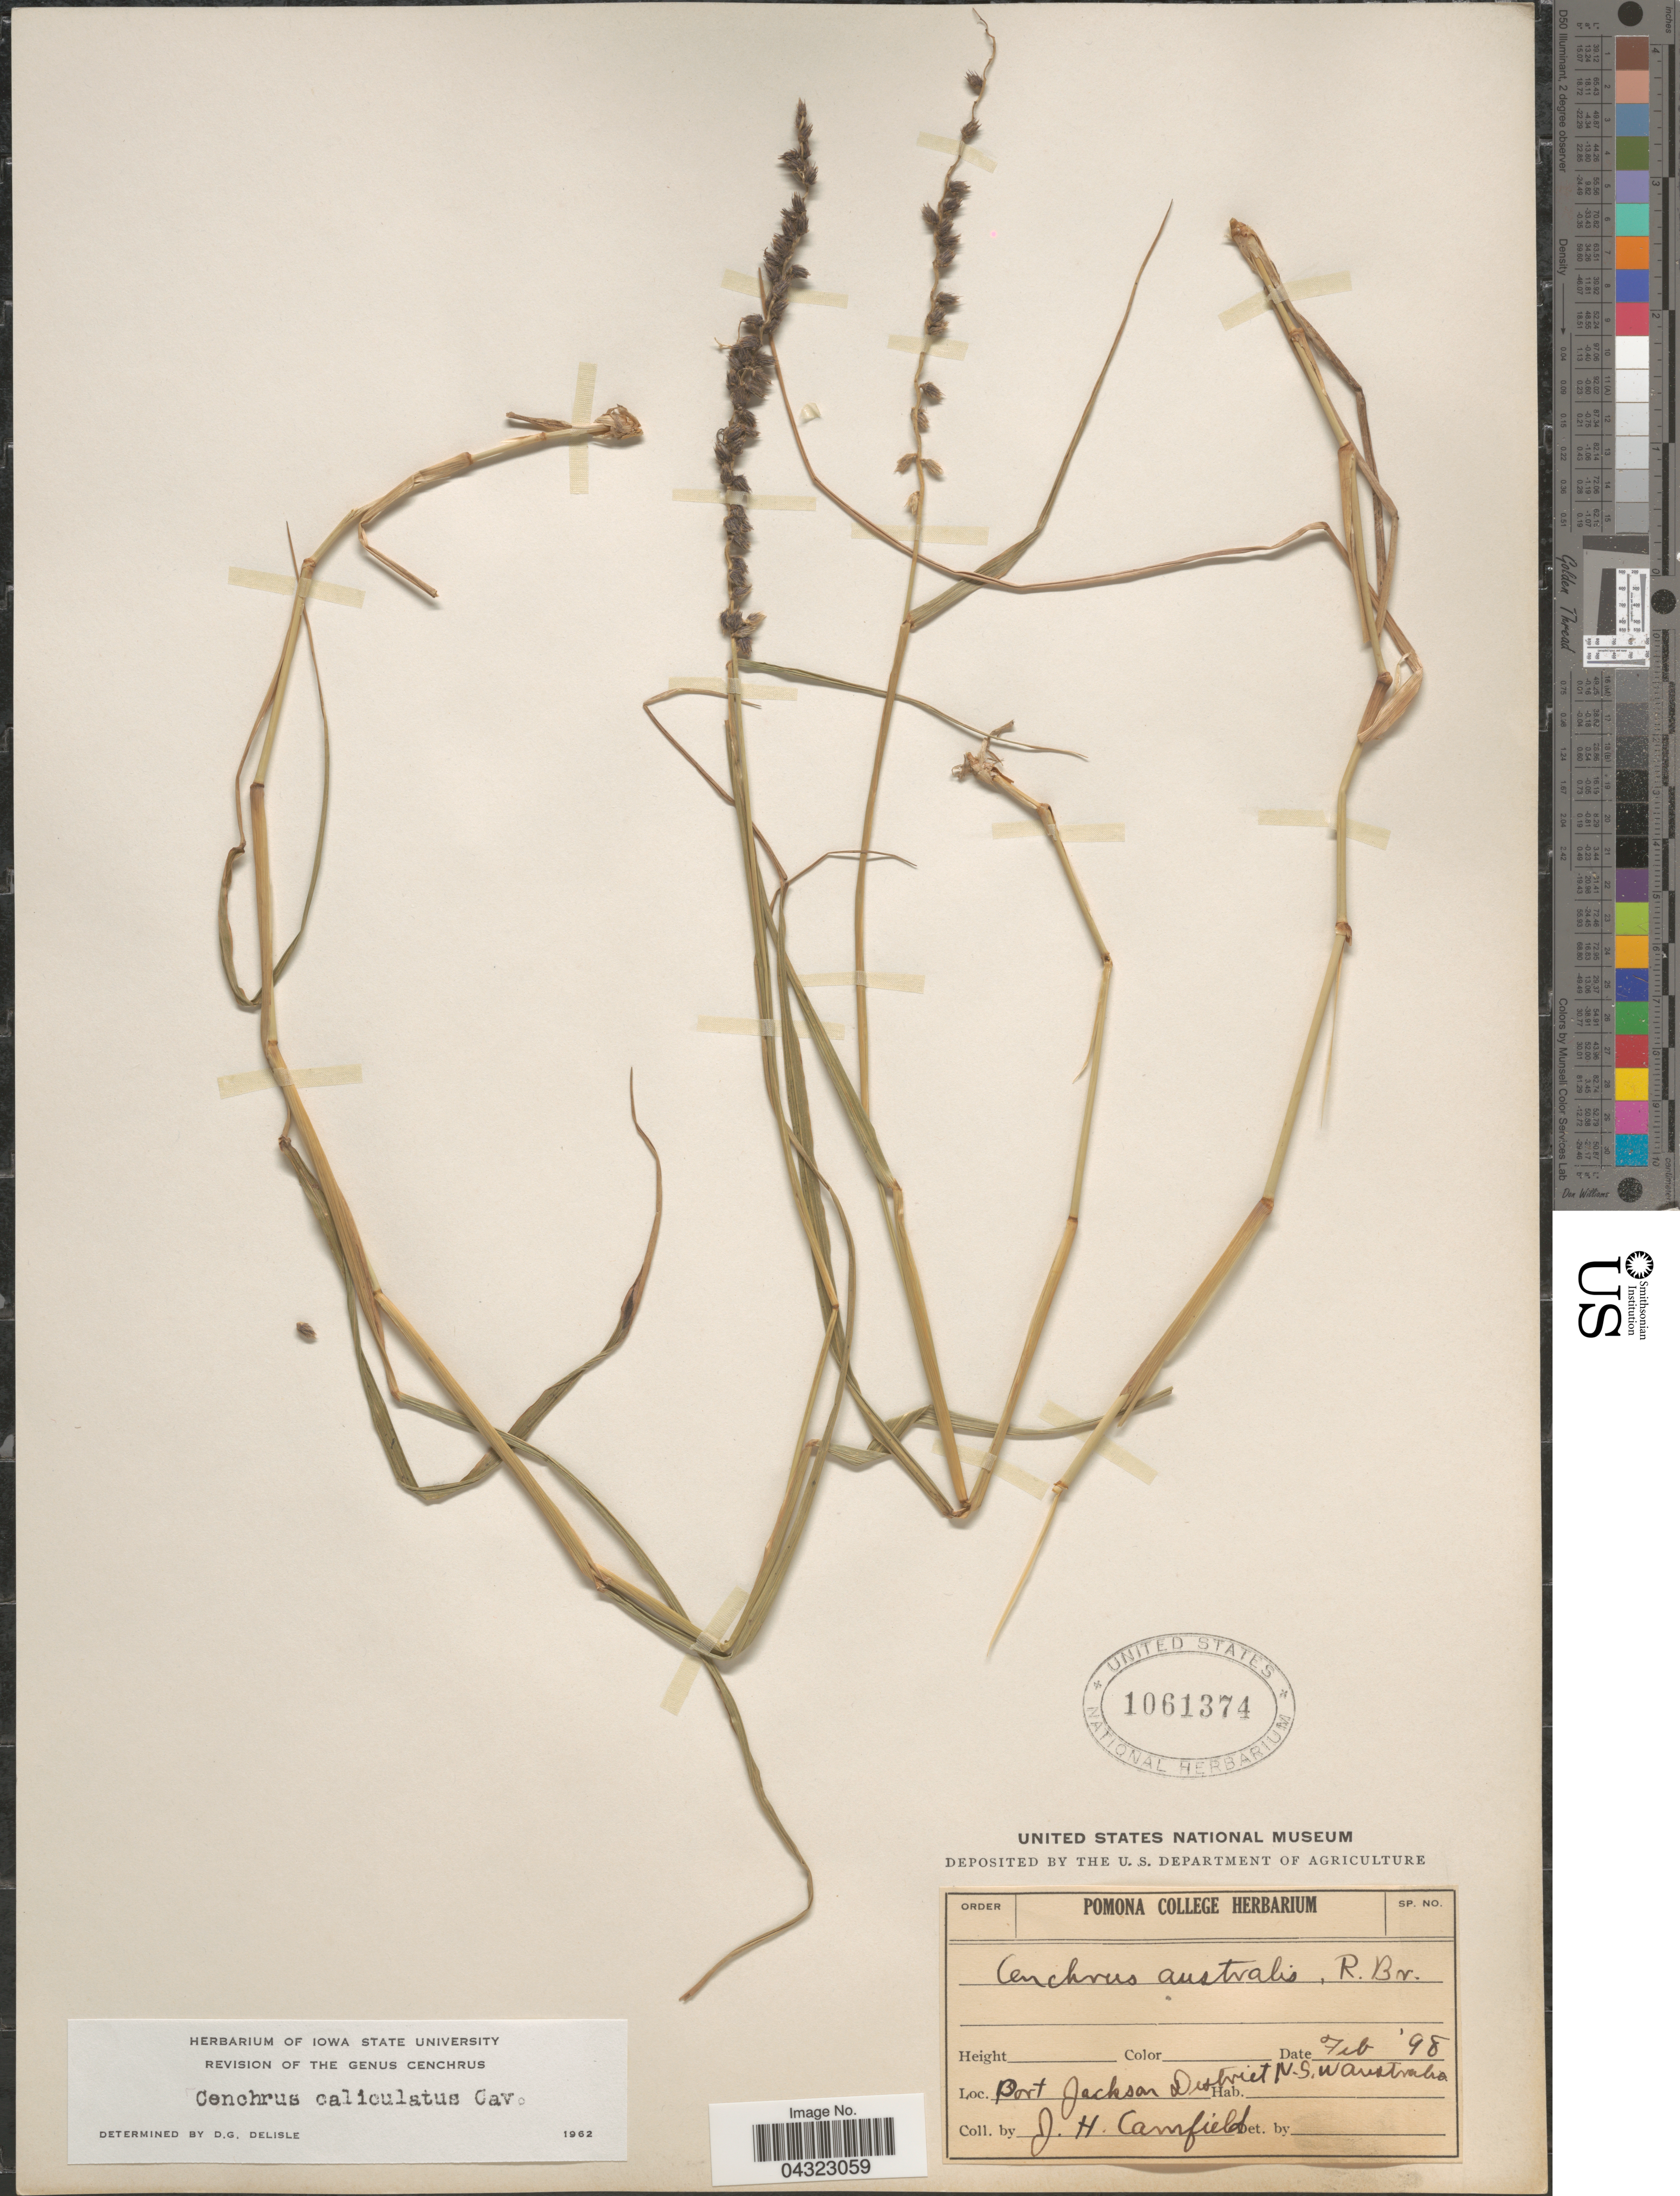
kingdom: Plantae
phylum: Tracheophyta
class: Liliopsida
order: Poales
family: Poaceae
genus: Cenchrus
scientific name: Cenchrus caliculatus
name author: Cav.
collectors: J. Camfield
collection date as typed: Transcribed d/m/y: /2/98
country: Australia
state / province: New South Wales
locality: Port Jackson District.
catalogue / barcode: US 1061374